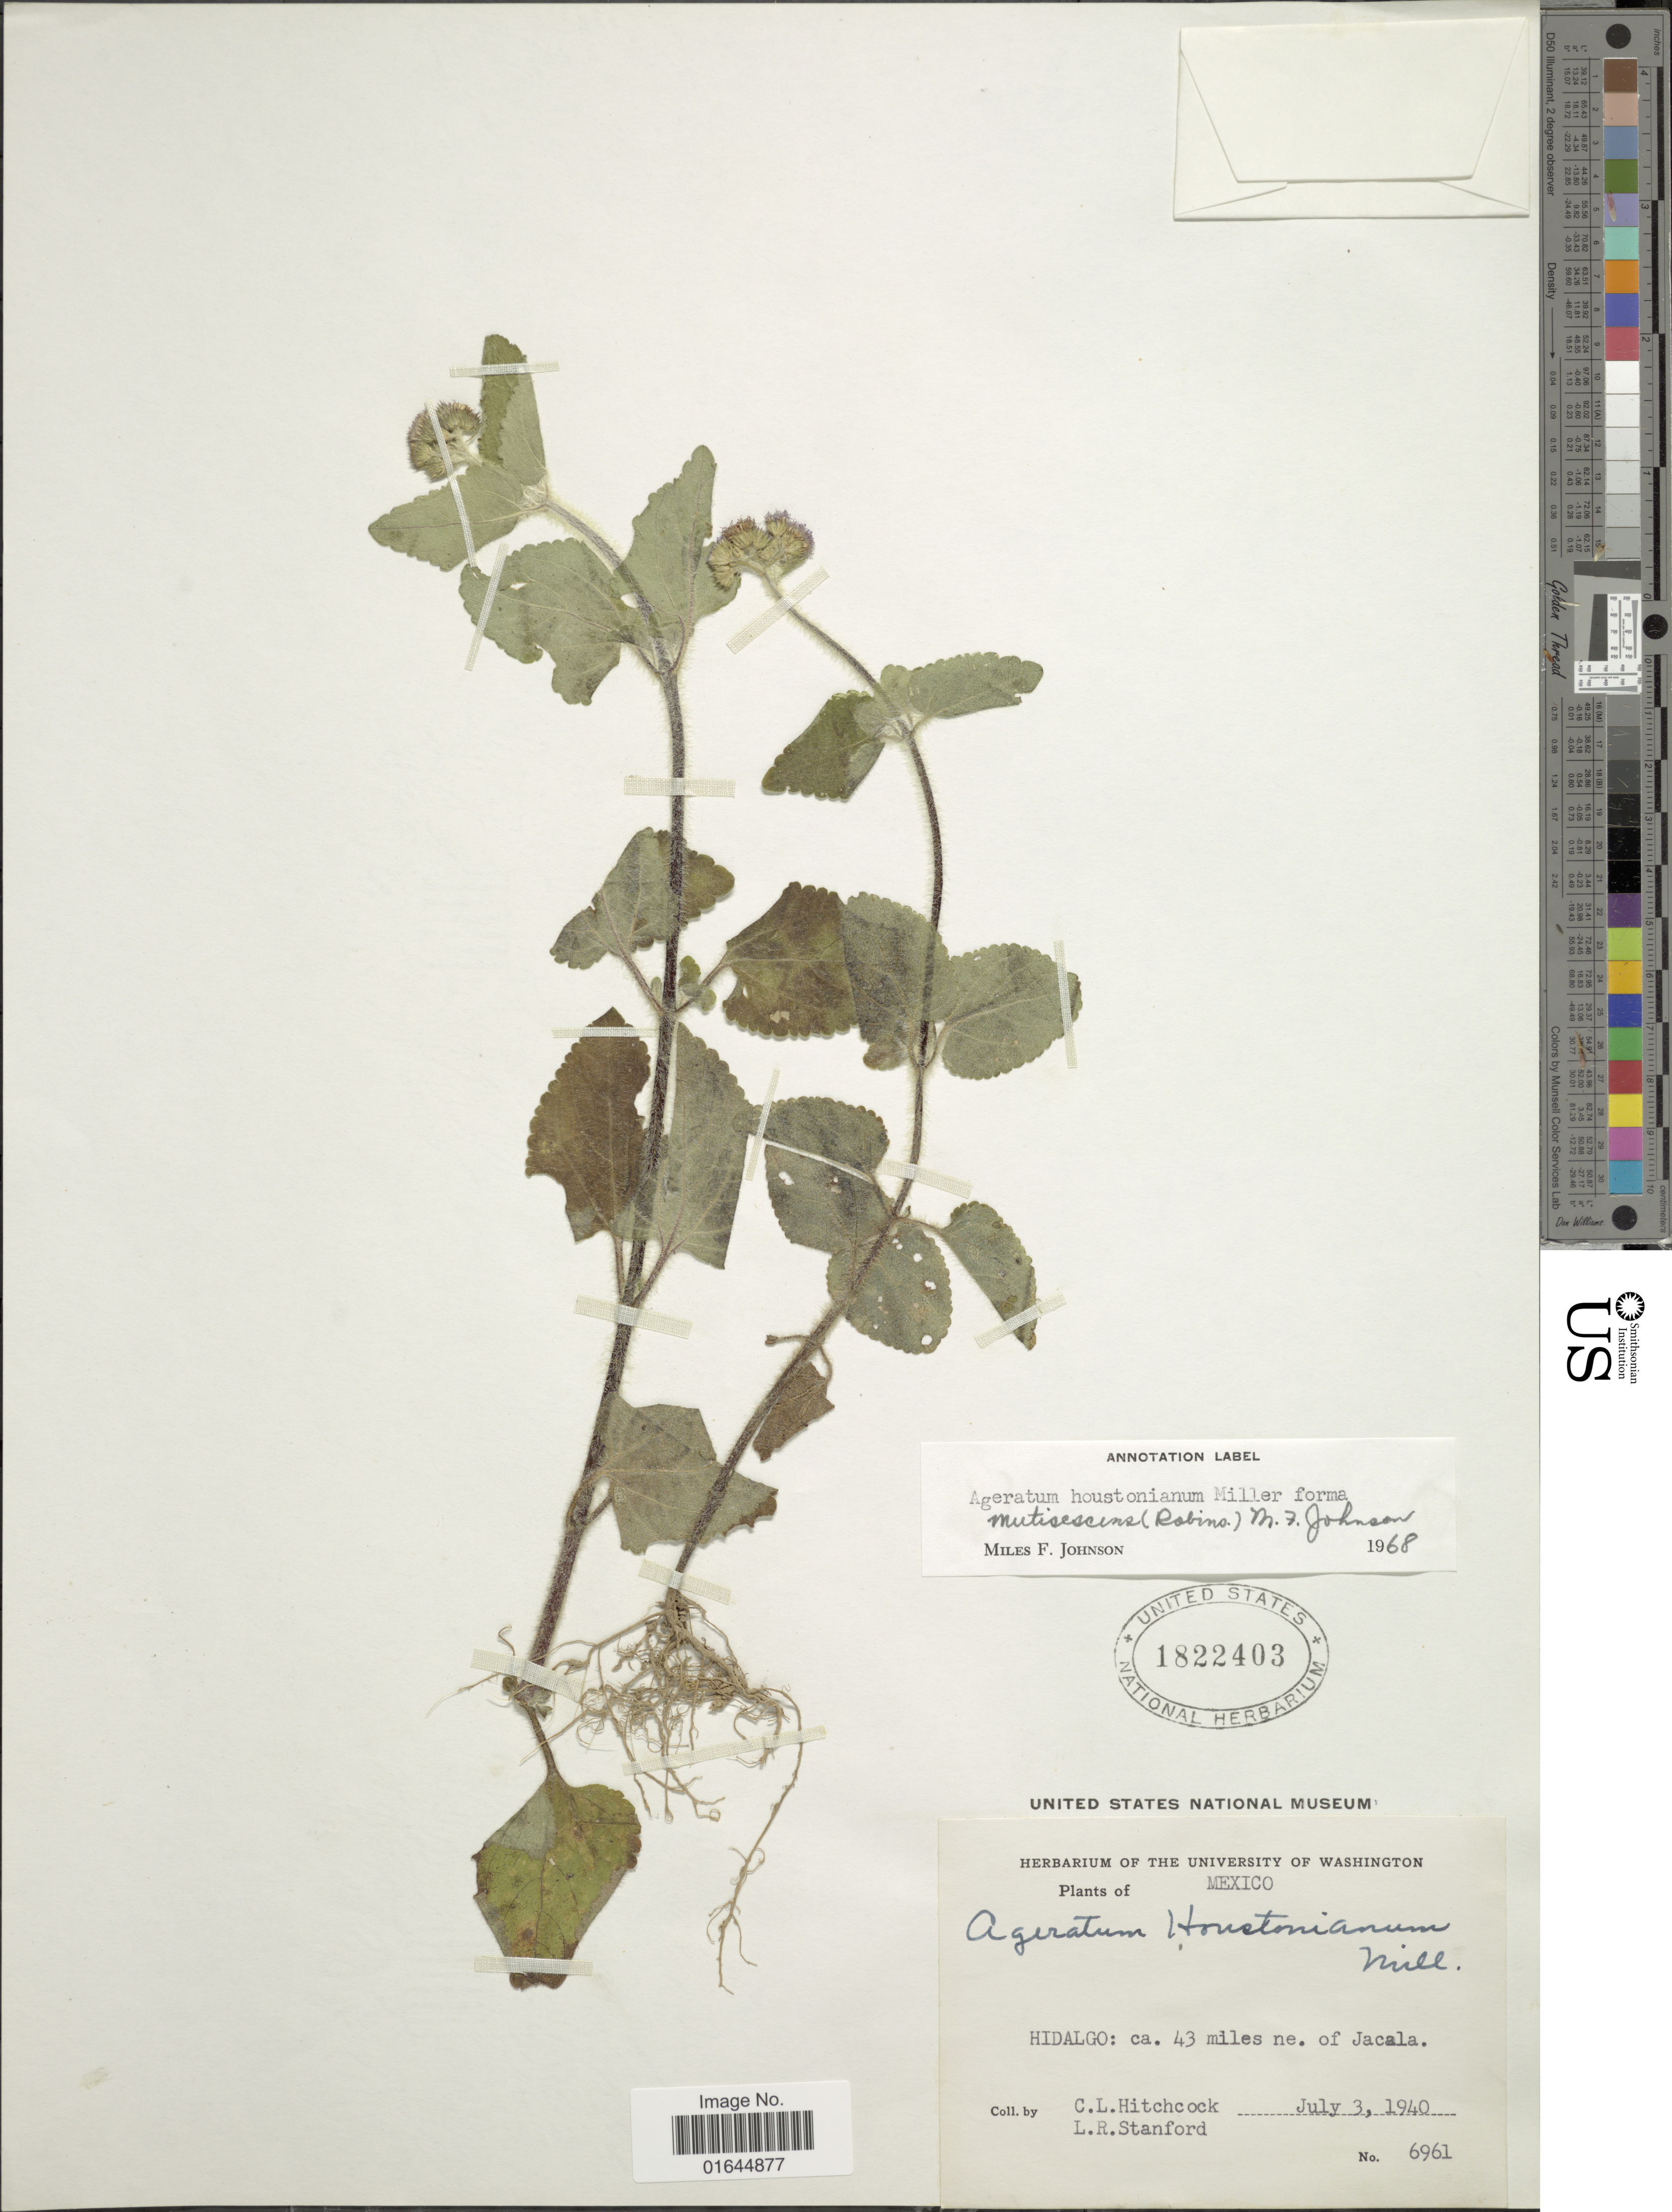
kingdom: Plantae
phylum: Tracheophyta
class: Magnoliopsida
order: Asterales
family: Asteraceae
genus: Ageratum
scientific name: Ageratum houstonianum var. muticescens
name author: B.L. Rob.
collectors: C. L. Hitchcock & L. R. Stanford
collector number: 6961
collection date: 1940-07-03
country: Mexico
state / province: Hidalgo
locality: Mexico, Hidalgo: ca. 43 miles ne. of Jacala.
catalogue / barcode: US 1822403